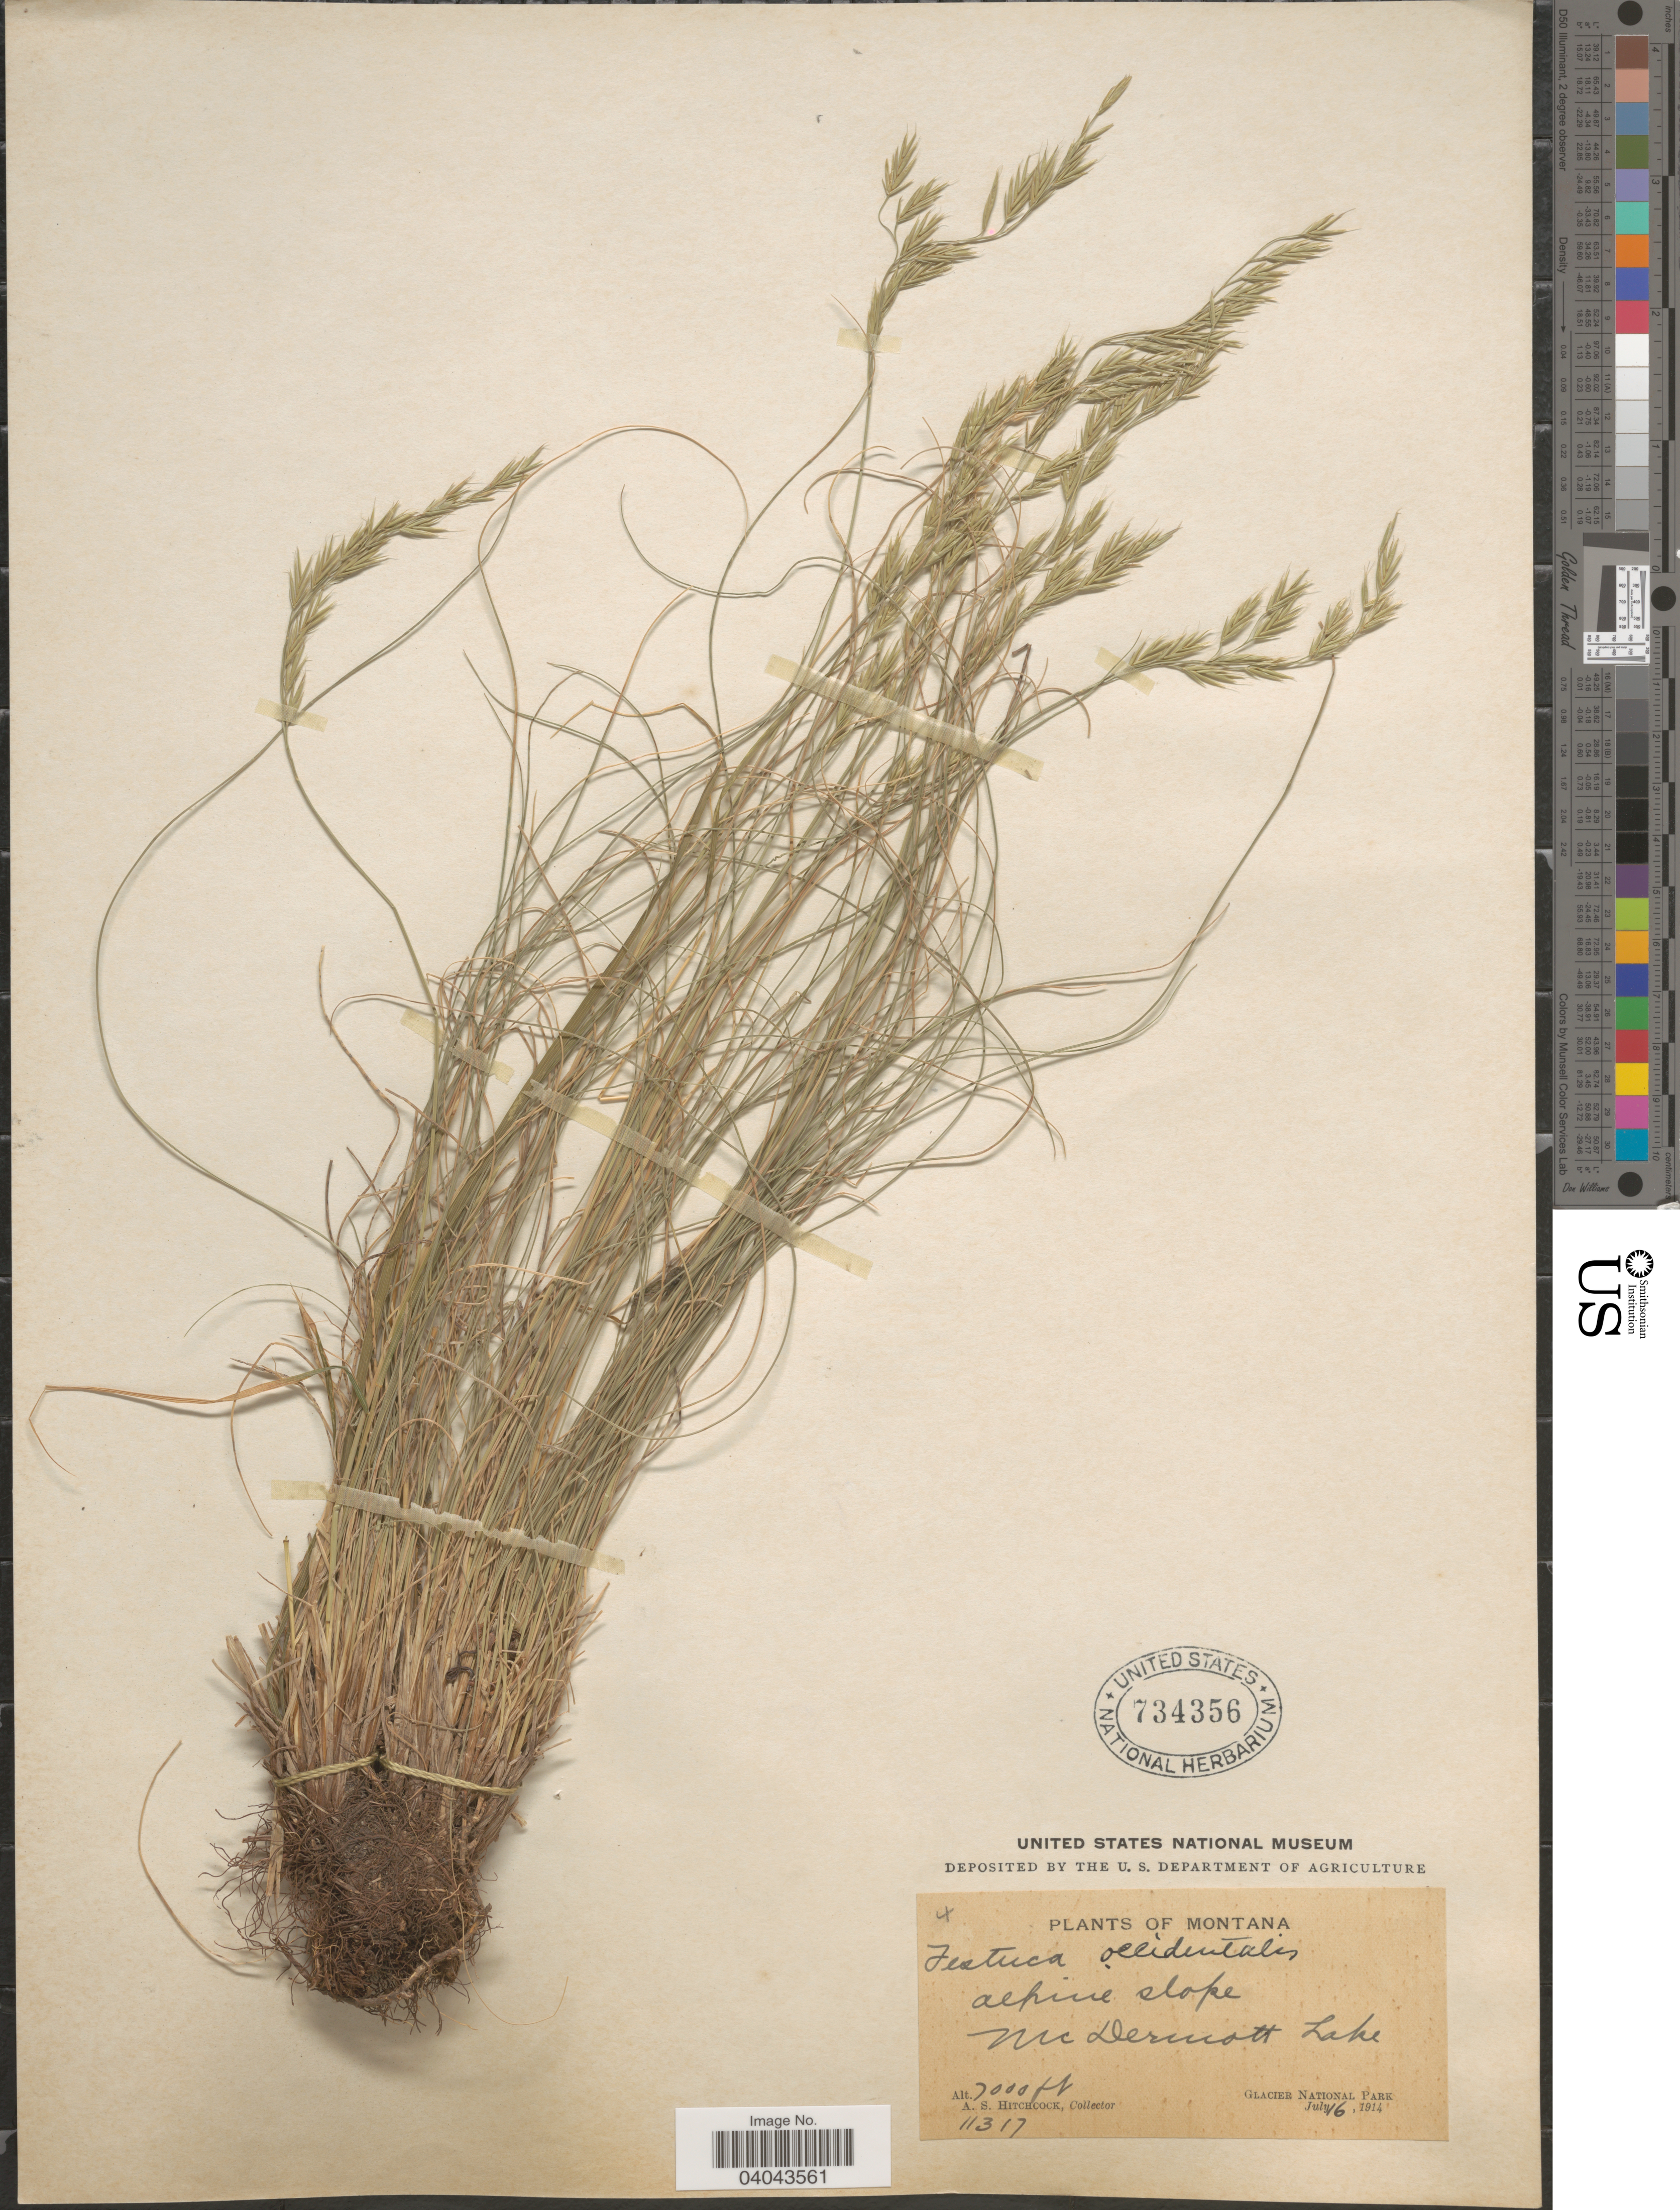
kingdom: Plantae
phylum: Tracheophyta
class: Liliopsida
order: Poales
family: Poaceae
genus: Festuca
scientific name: Festuca occidentalis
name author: Hook.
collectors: A. S. Hitchcock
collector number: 11317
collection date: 1914-07-16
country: United States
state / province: Montana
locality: Alpine slope, McDermott Lake. Glacier National Park.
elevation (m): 2134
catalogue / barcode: US 734356